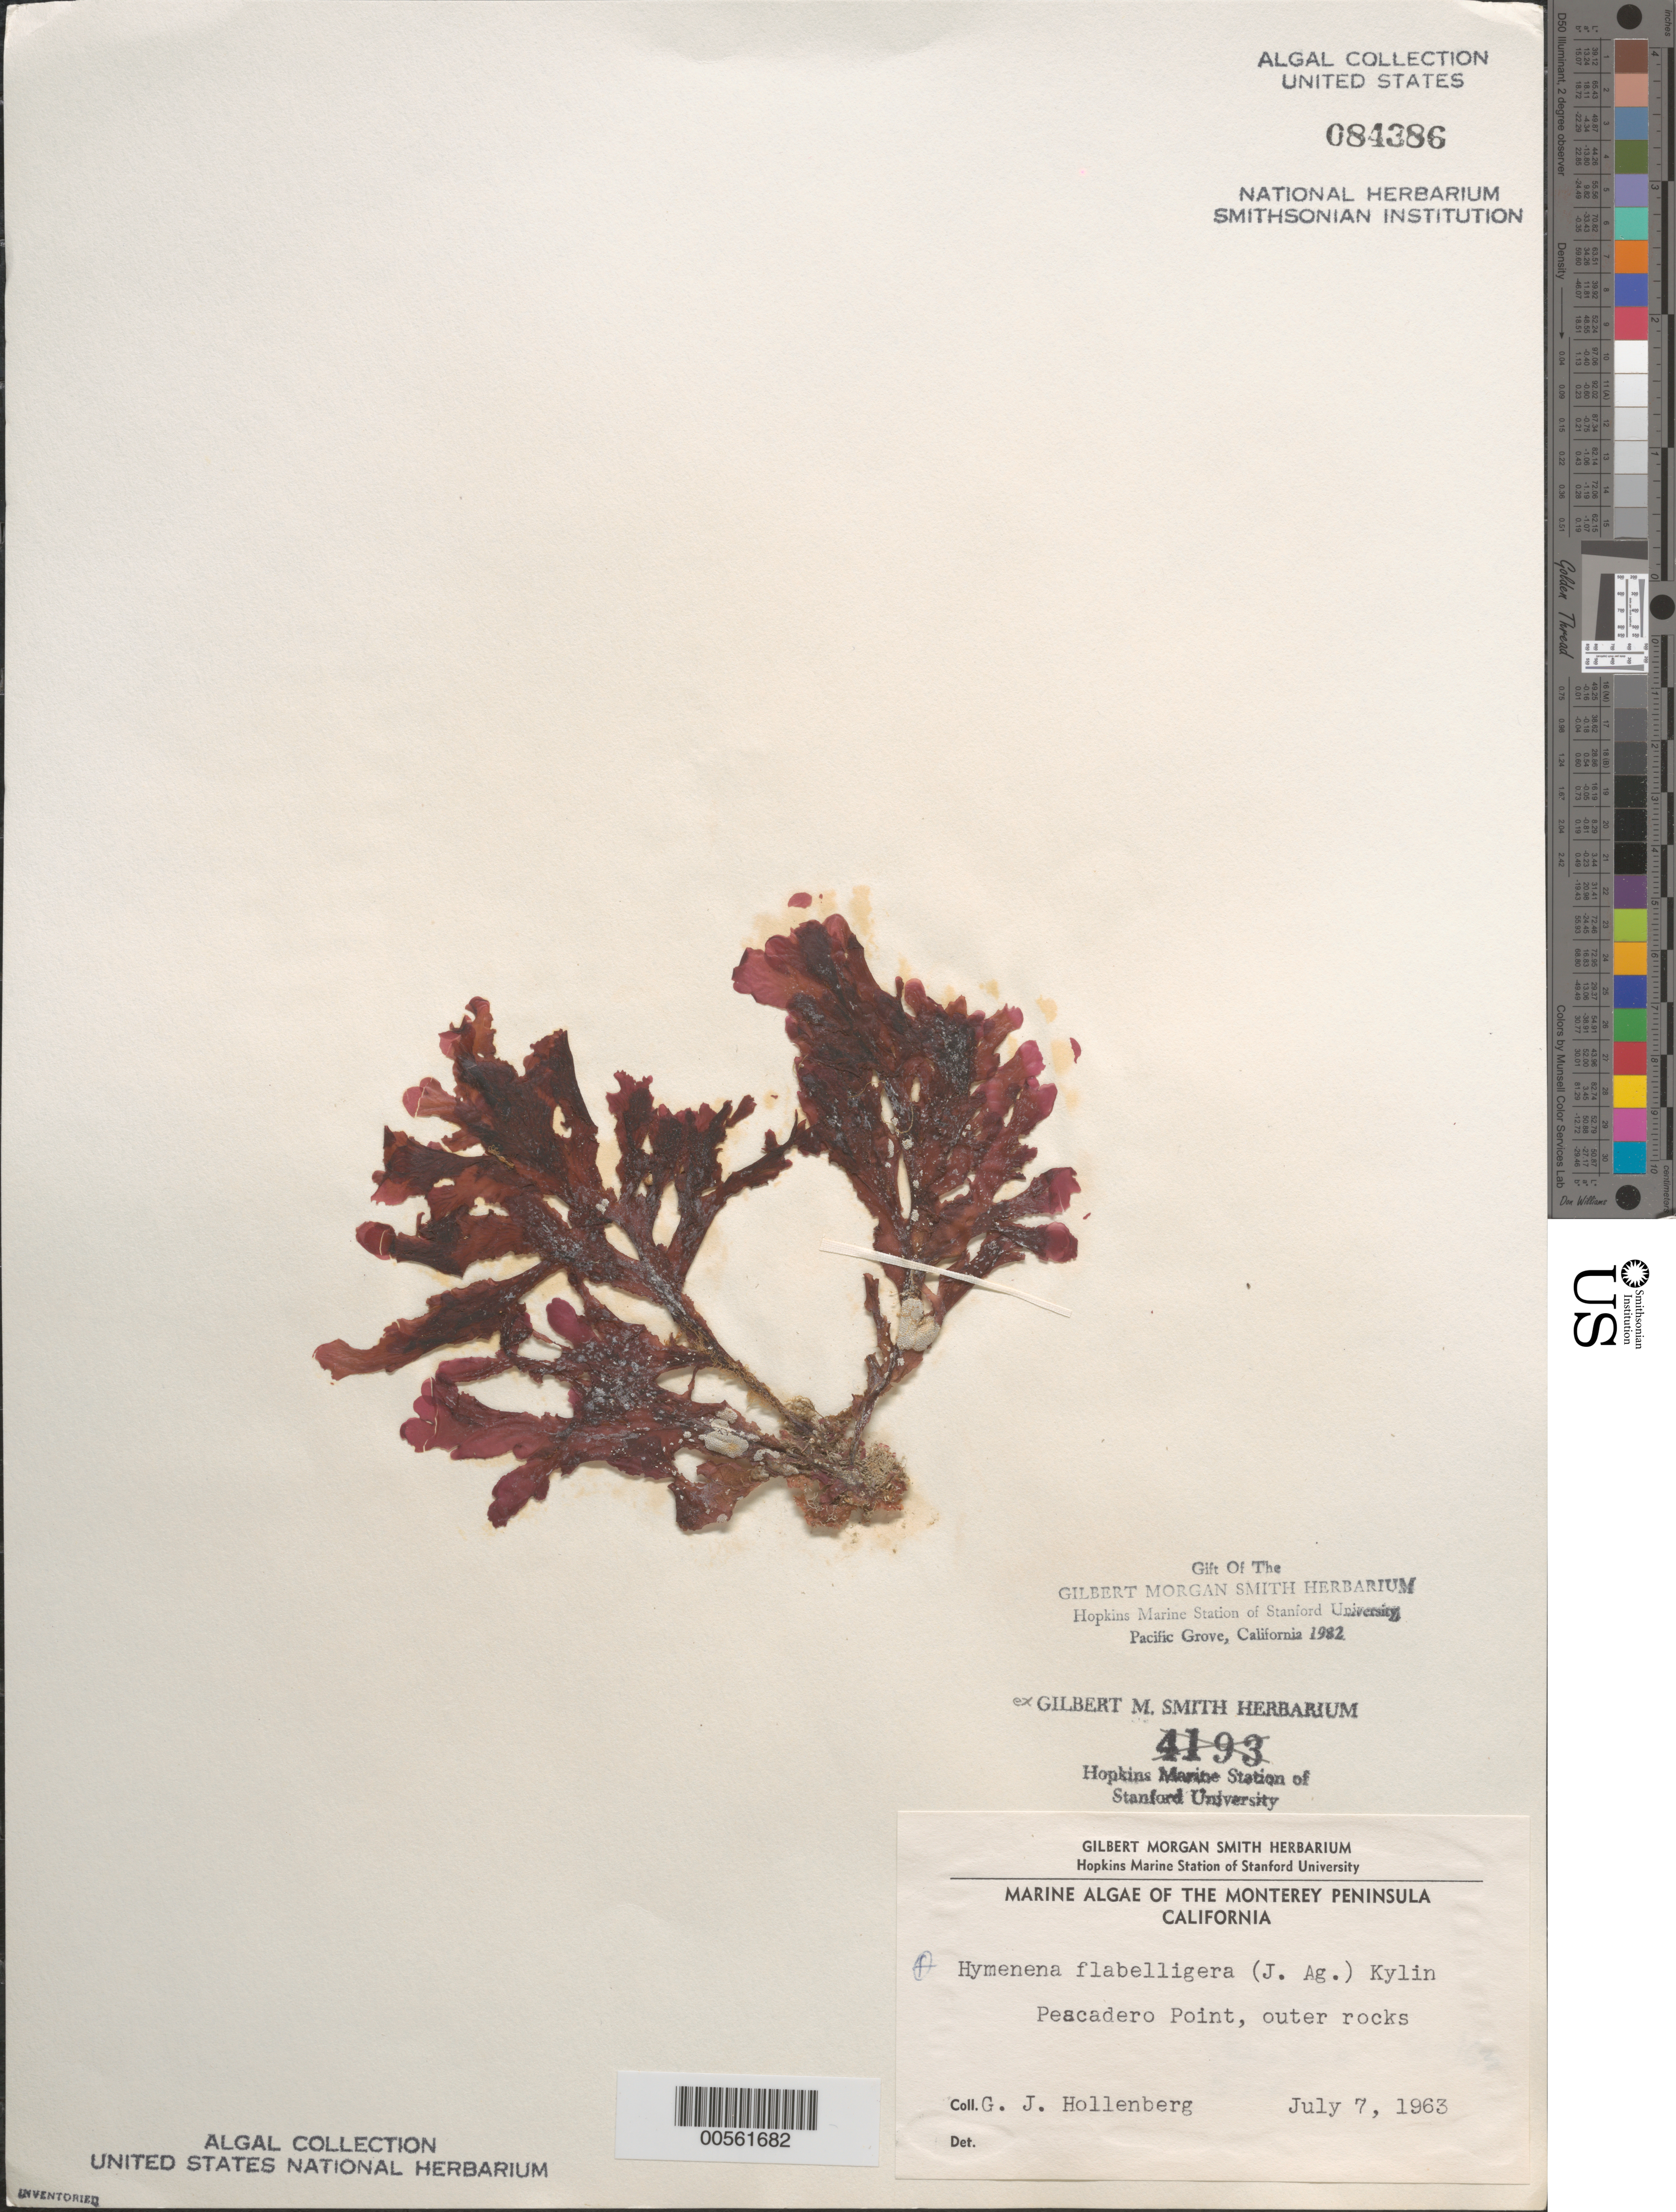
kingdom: Plantae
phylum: Rhodophyta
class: Florideophyceae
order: Ceramiales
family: Delesseriaceae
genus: Hymenena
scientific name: Hymenena flabelligera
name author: (J. Agardh) Kylin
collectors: G. Hollenberg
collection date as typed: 07 Jul 1963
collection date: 1963-07-07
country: United States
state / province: California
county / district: Monterey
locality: Pescadero Point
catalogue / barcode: US 84386